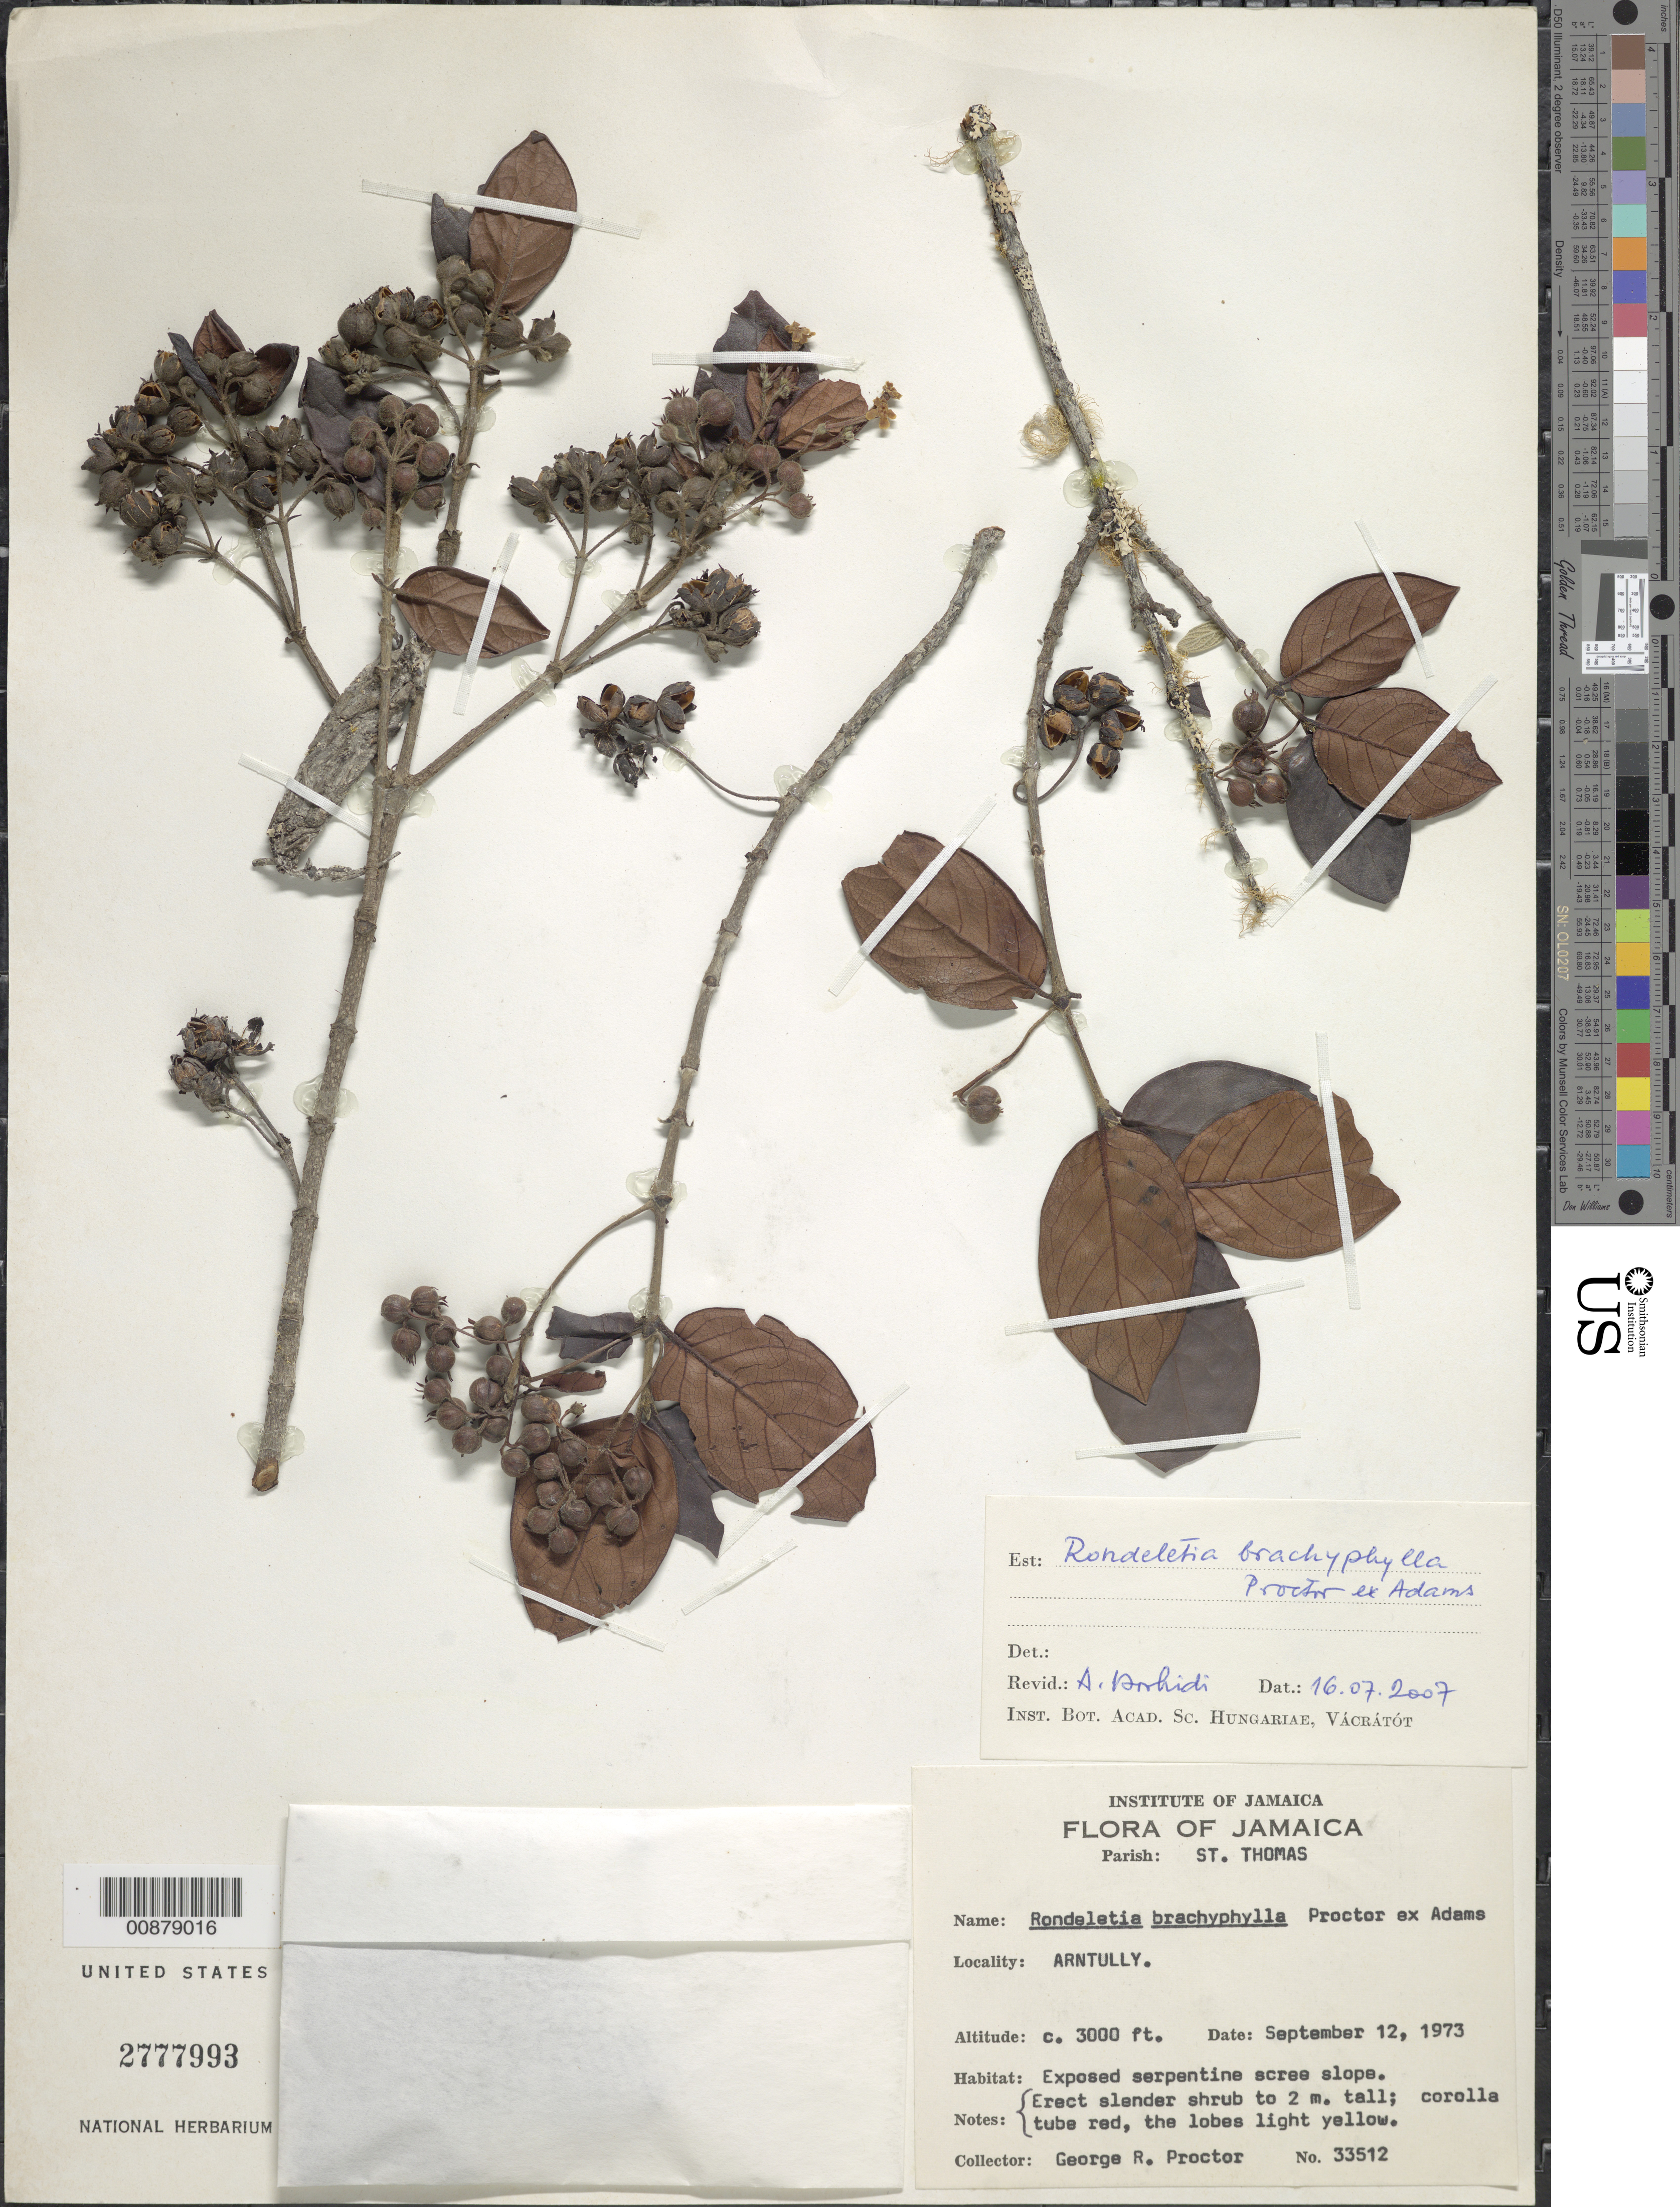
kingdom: Plantae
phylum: Tracheophyta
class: Magnoliopsida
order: Gentianales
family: Rubiaceae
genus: Rondeletia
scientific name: Rondeletia brachyphylla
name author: Proctor ex C.D. Adams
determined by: Borhidi, Attila L.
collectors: G. R. Proctor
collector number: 33512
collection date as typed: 12 Sep 1973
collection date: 1973-09-12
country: Jamaica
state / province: Saint Thomas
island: Jamaica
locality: Arntully.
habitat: Exposed serpentine scree slope.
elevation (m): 914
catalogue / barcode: US 2777993